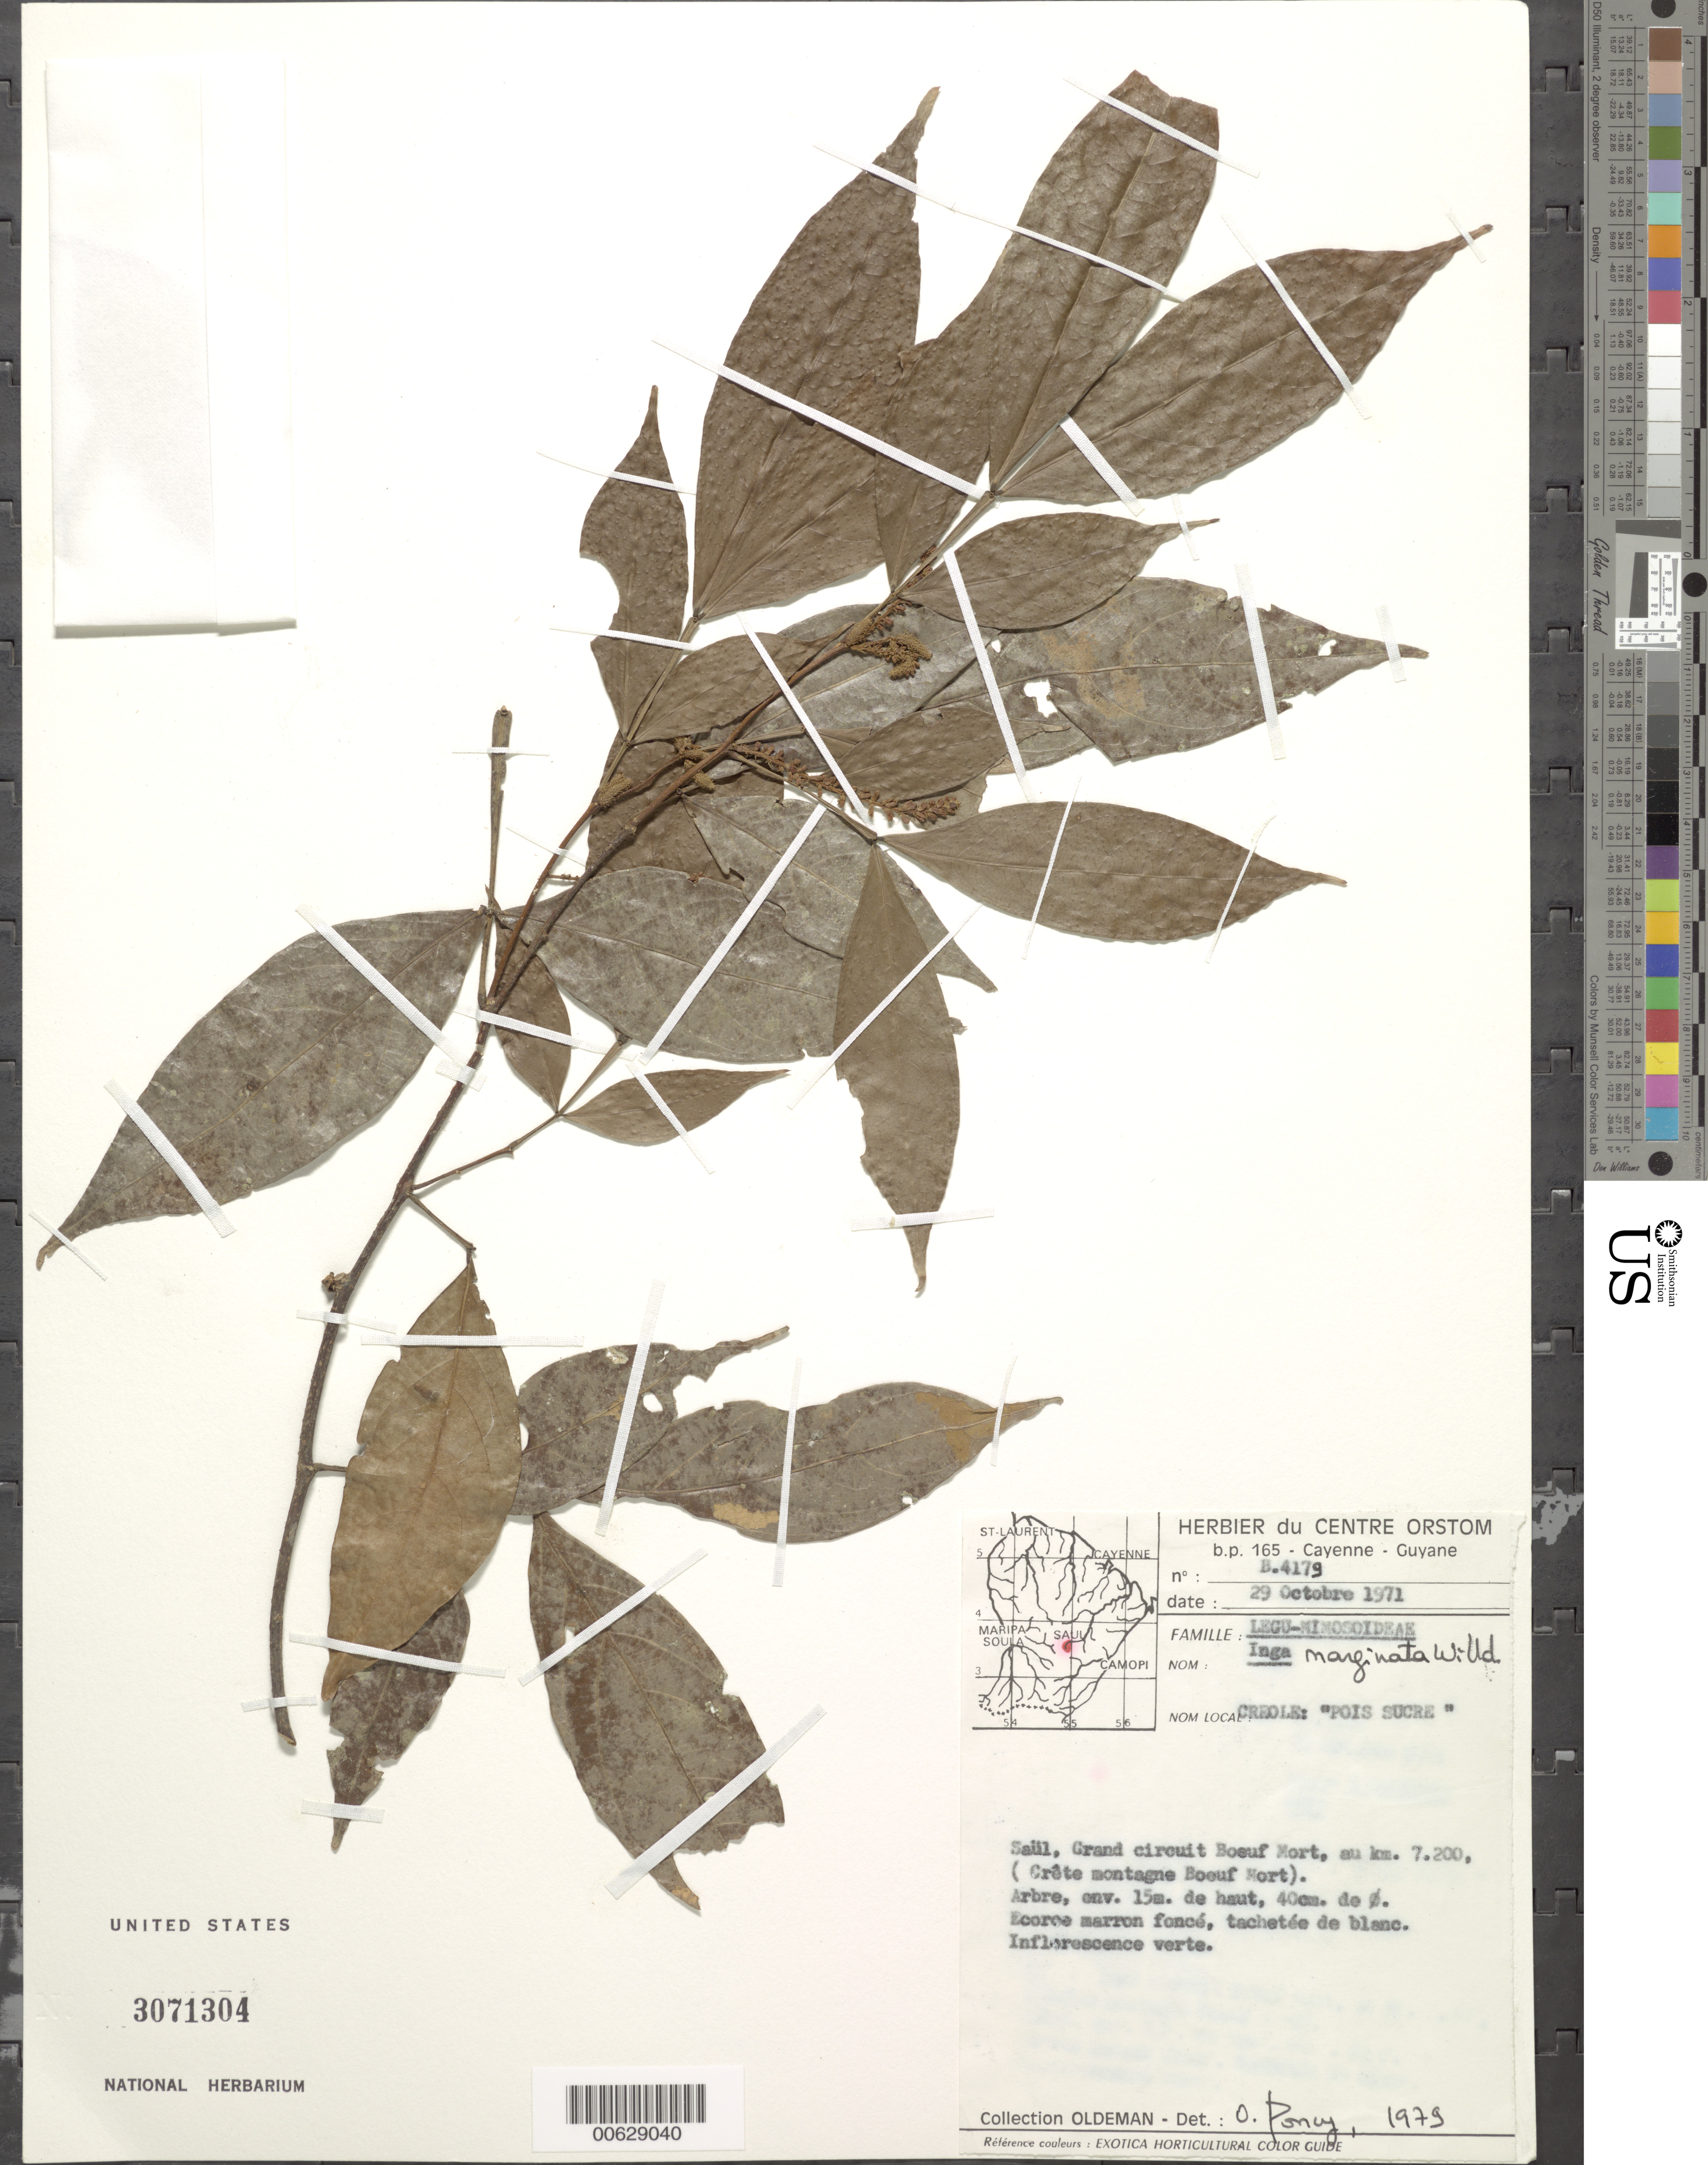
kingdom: Plantae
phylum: Tracheophyta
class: Magnoliopsida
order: Fabales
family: Fabaceae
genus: Inga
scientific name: Inga marginata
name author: Willd.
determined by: Poncy, O.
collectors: R. Oldeman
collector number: B 4179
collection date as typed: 29-Oct-71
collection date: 1971-10-29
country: French Guiana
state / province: Saint-Laurent-du-Maroni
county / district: Saül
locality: Saül, grand circuit Boeuf Mort, au km 7.2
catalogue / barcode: US 3071304